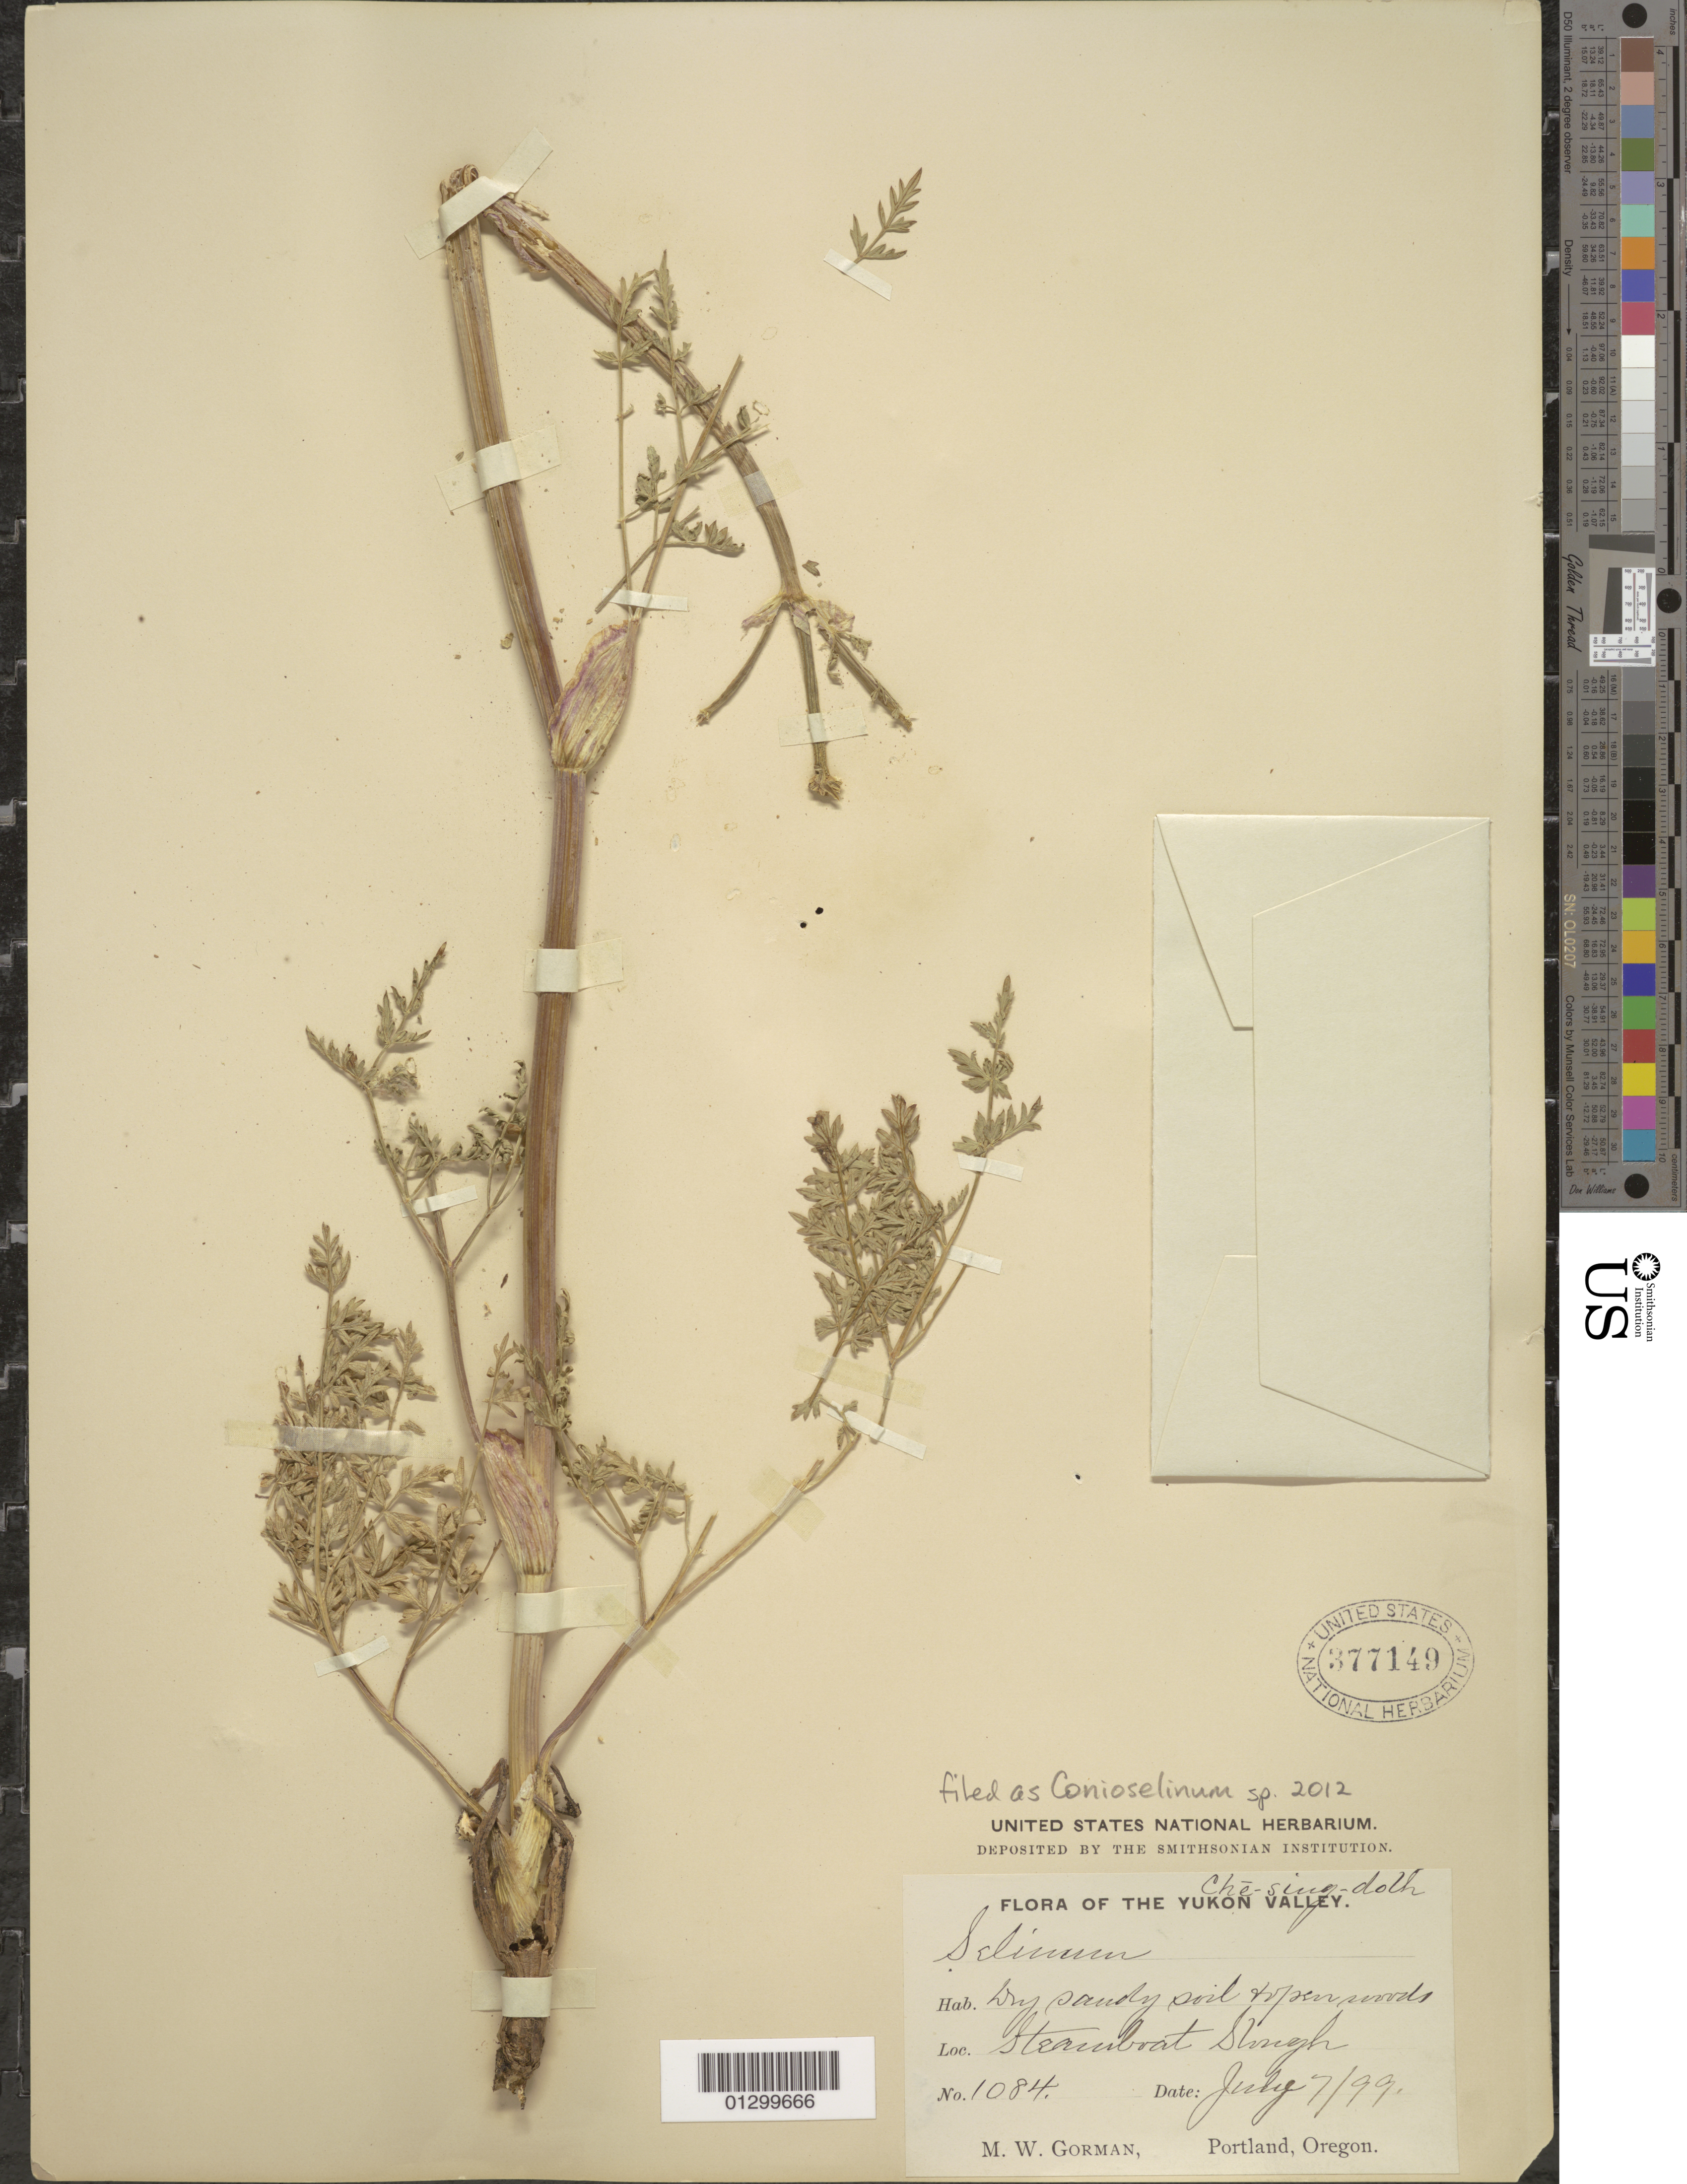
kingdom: Plantae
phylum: Tracheophyta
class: Magnoliopsida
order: Apiales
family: Apiaceae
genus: Conioselinum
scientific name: Conioselinum sp.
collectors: M. W. Gorman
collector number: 1084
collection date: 1899-07-07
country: Canada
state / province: Yukon Territory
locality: Steamboat Slough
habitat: Dry sandy soil and open woods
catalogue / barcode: US 377149